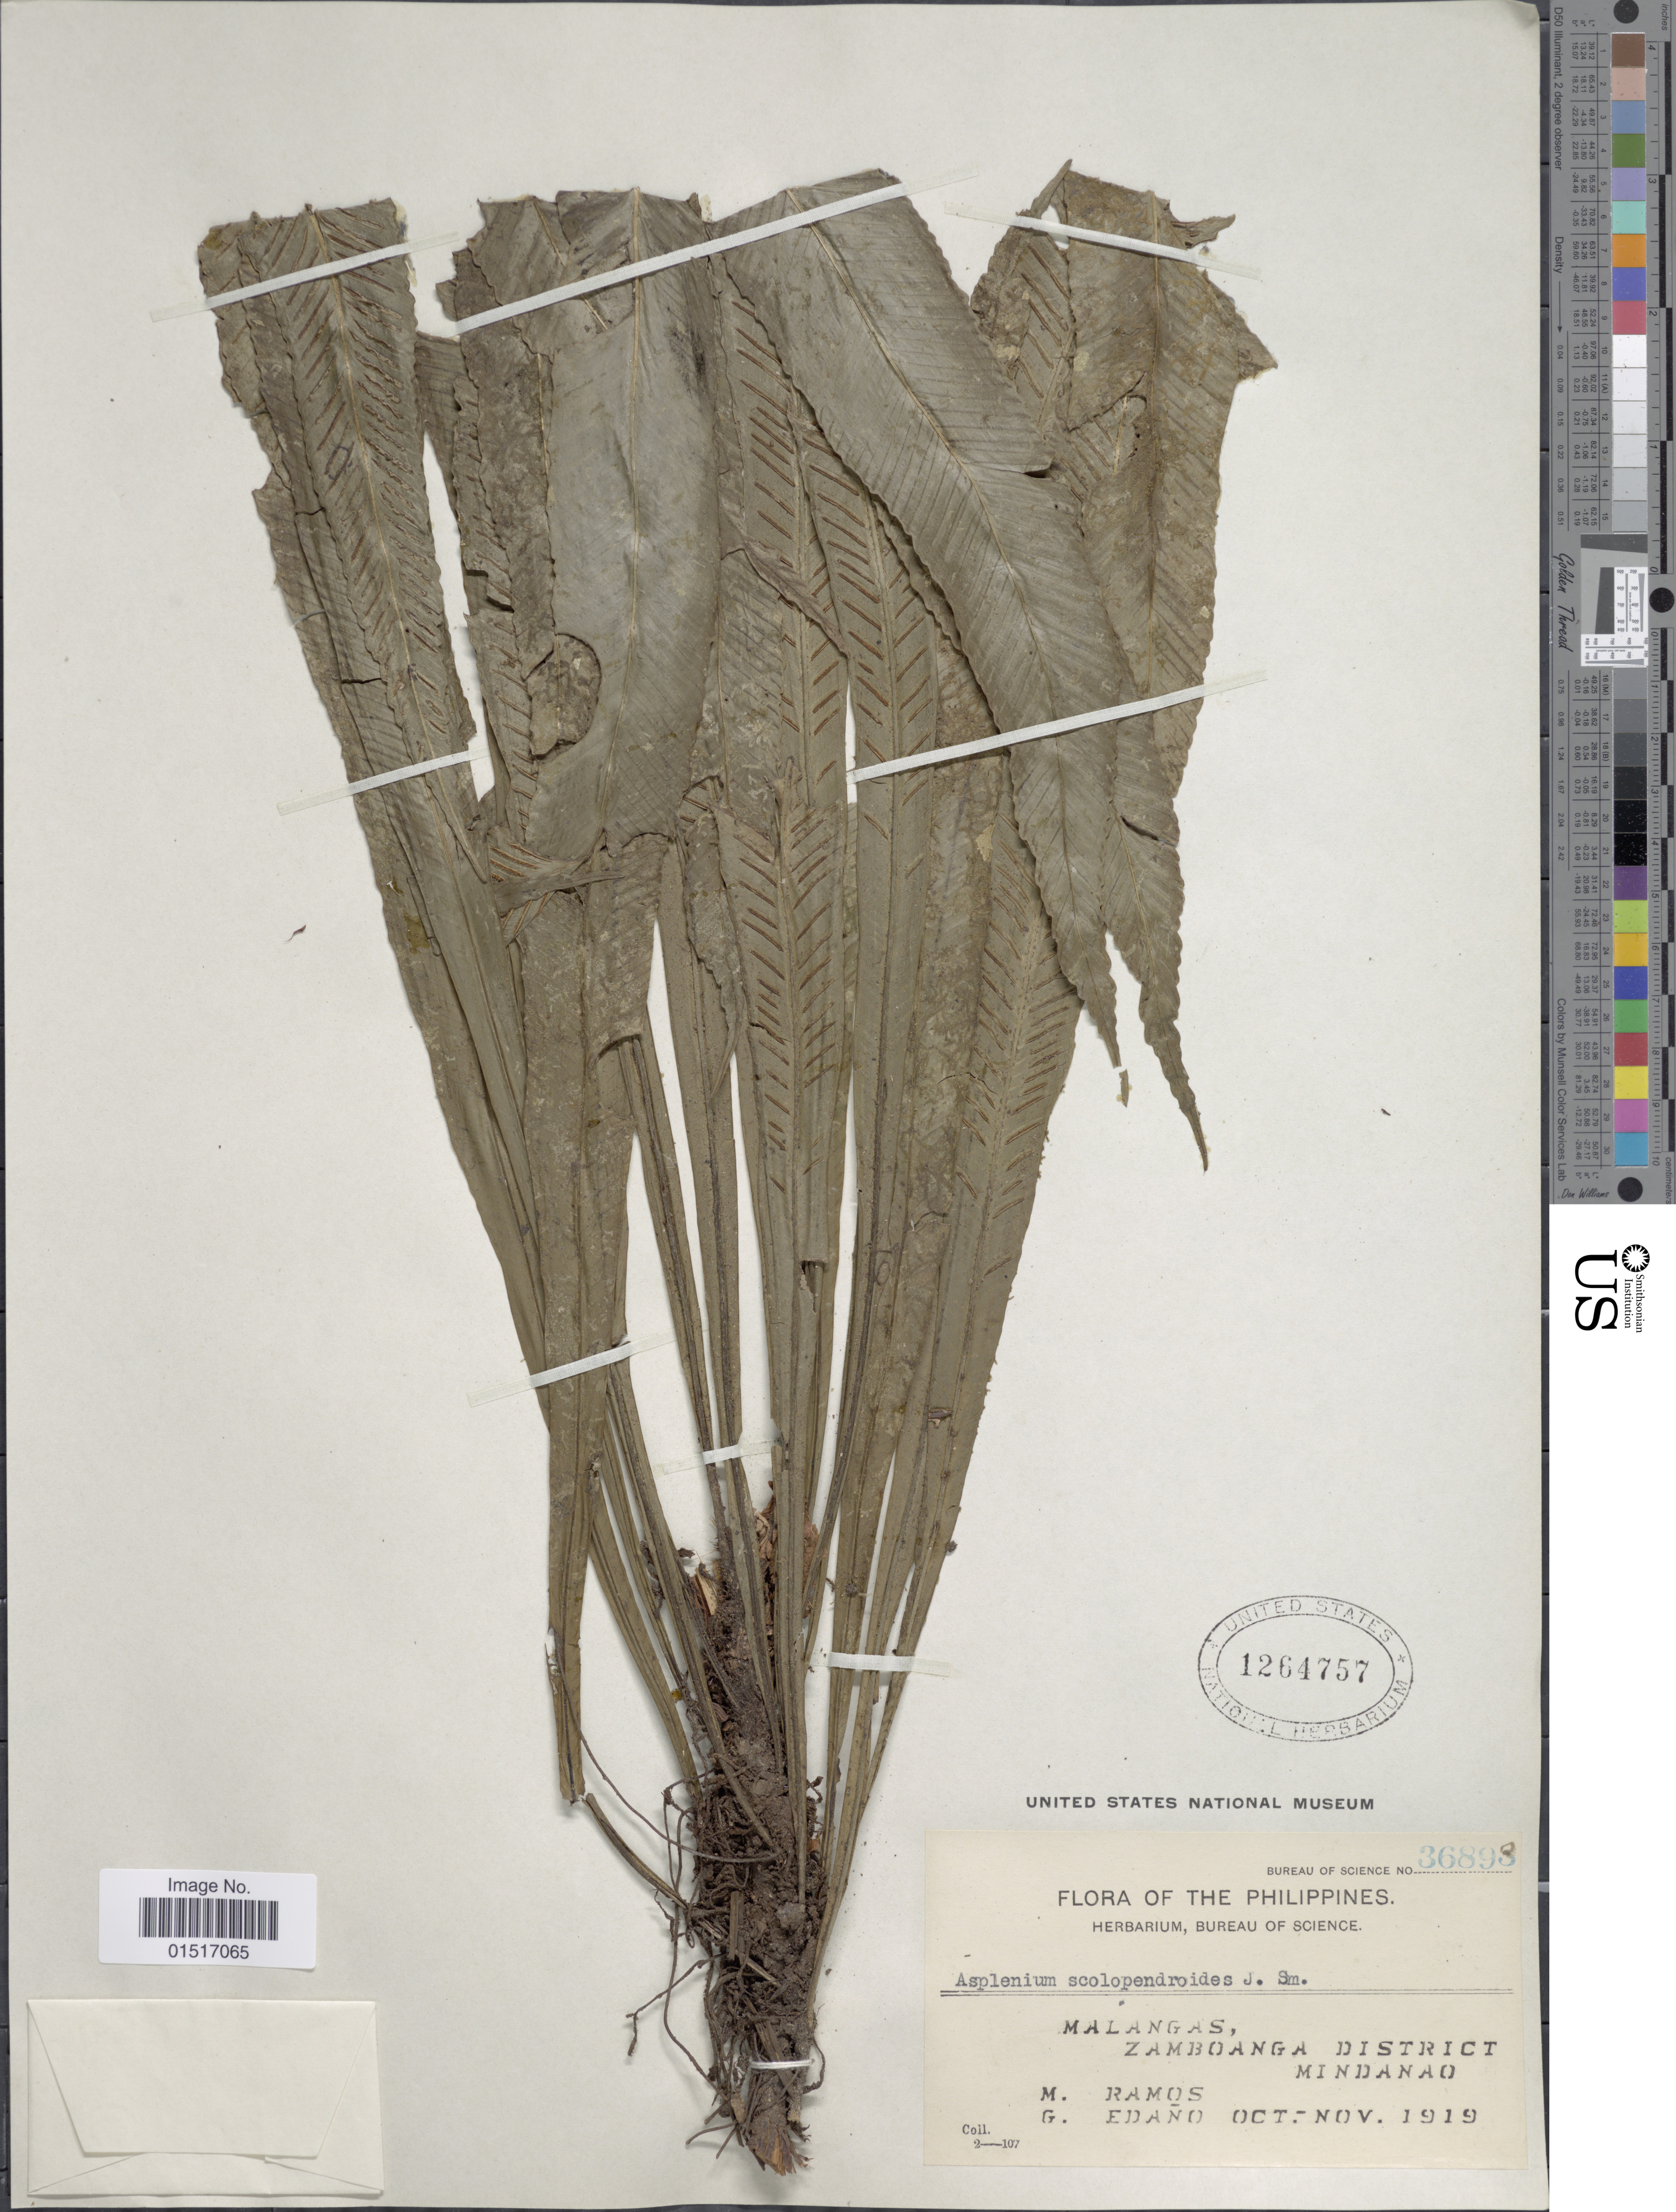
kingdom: Plantae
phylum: Tracheophyta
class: Polypodiopsida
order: Polypodiales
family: Aspleniaceae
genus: Asplenium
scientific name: Asplenium scolopendrioides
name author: J. Sm.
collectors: M. Ramos & G. Edaño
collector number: Bureau of Science 36898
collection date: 1919-10/1919-11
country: Philippines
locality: Malangas, Zamboanga District. Mindanao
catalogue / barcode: US 1264757